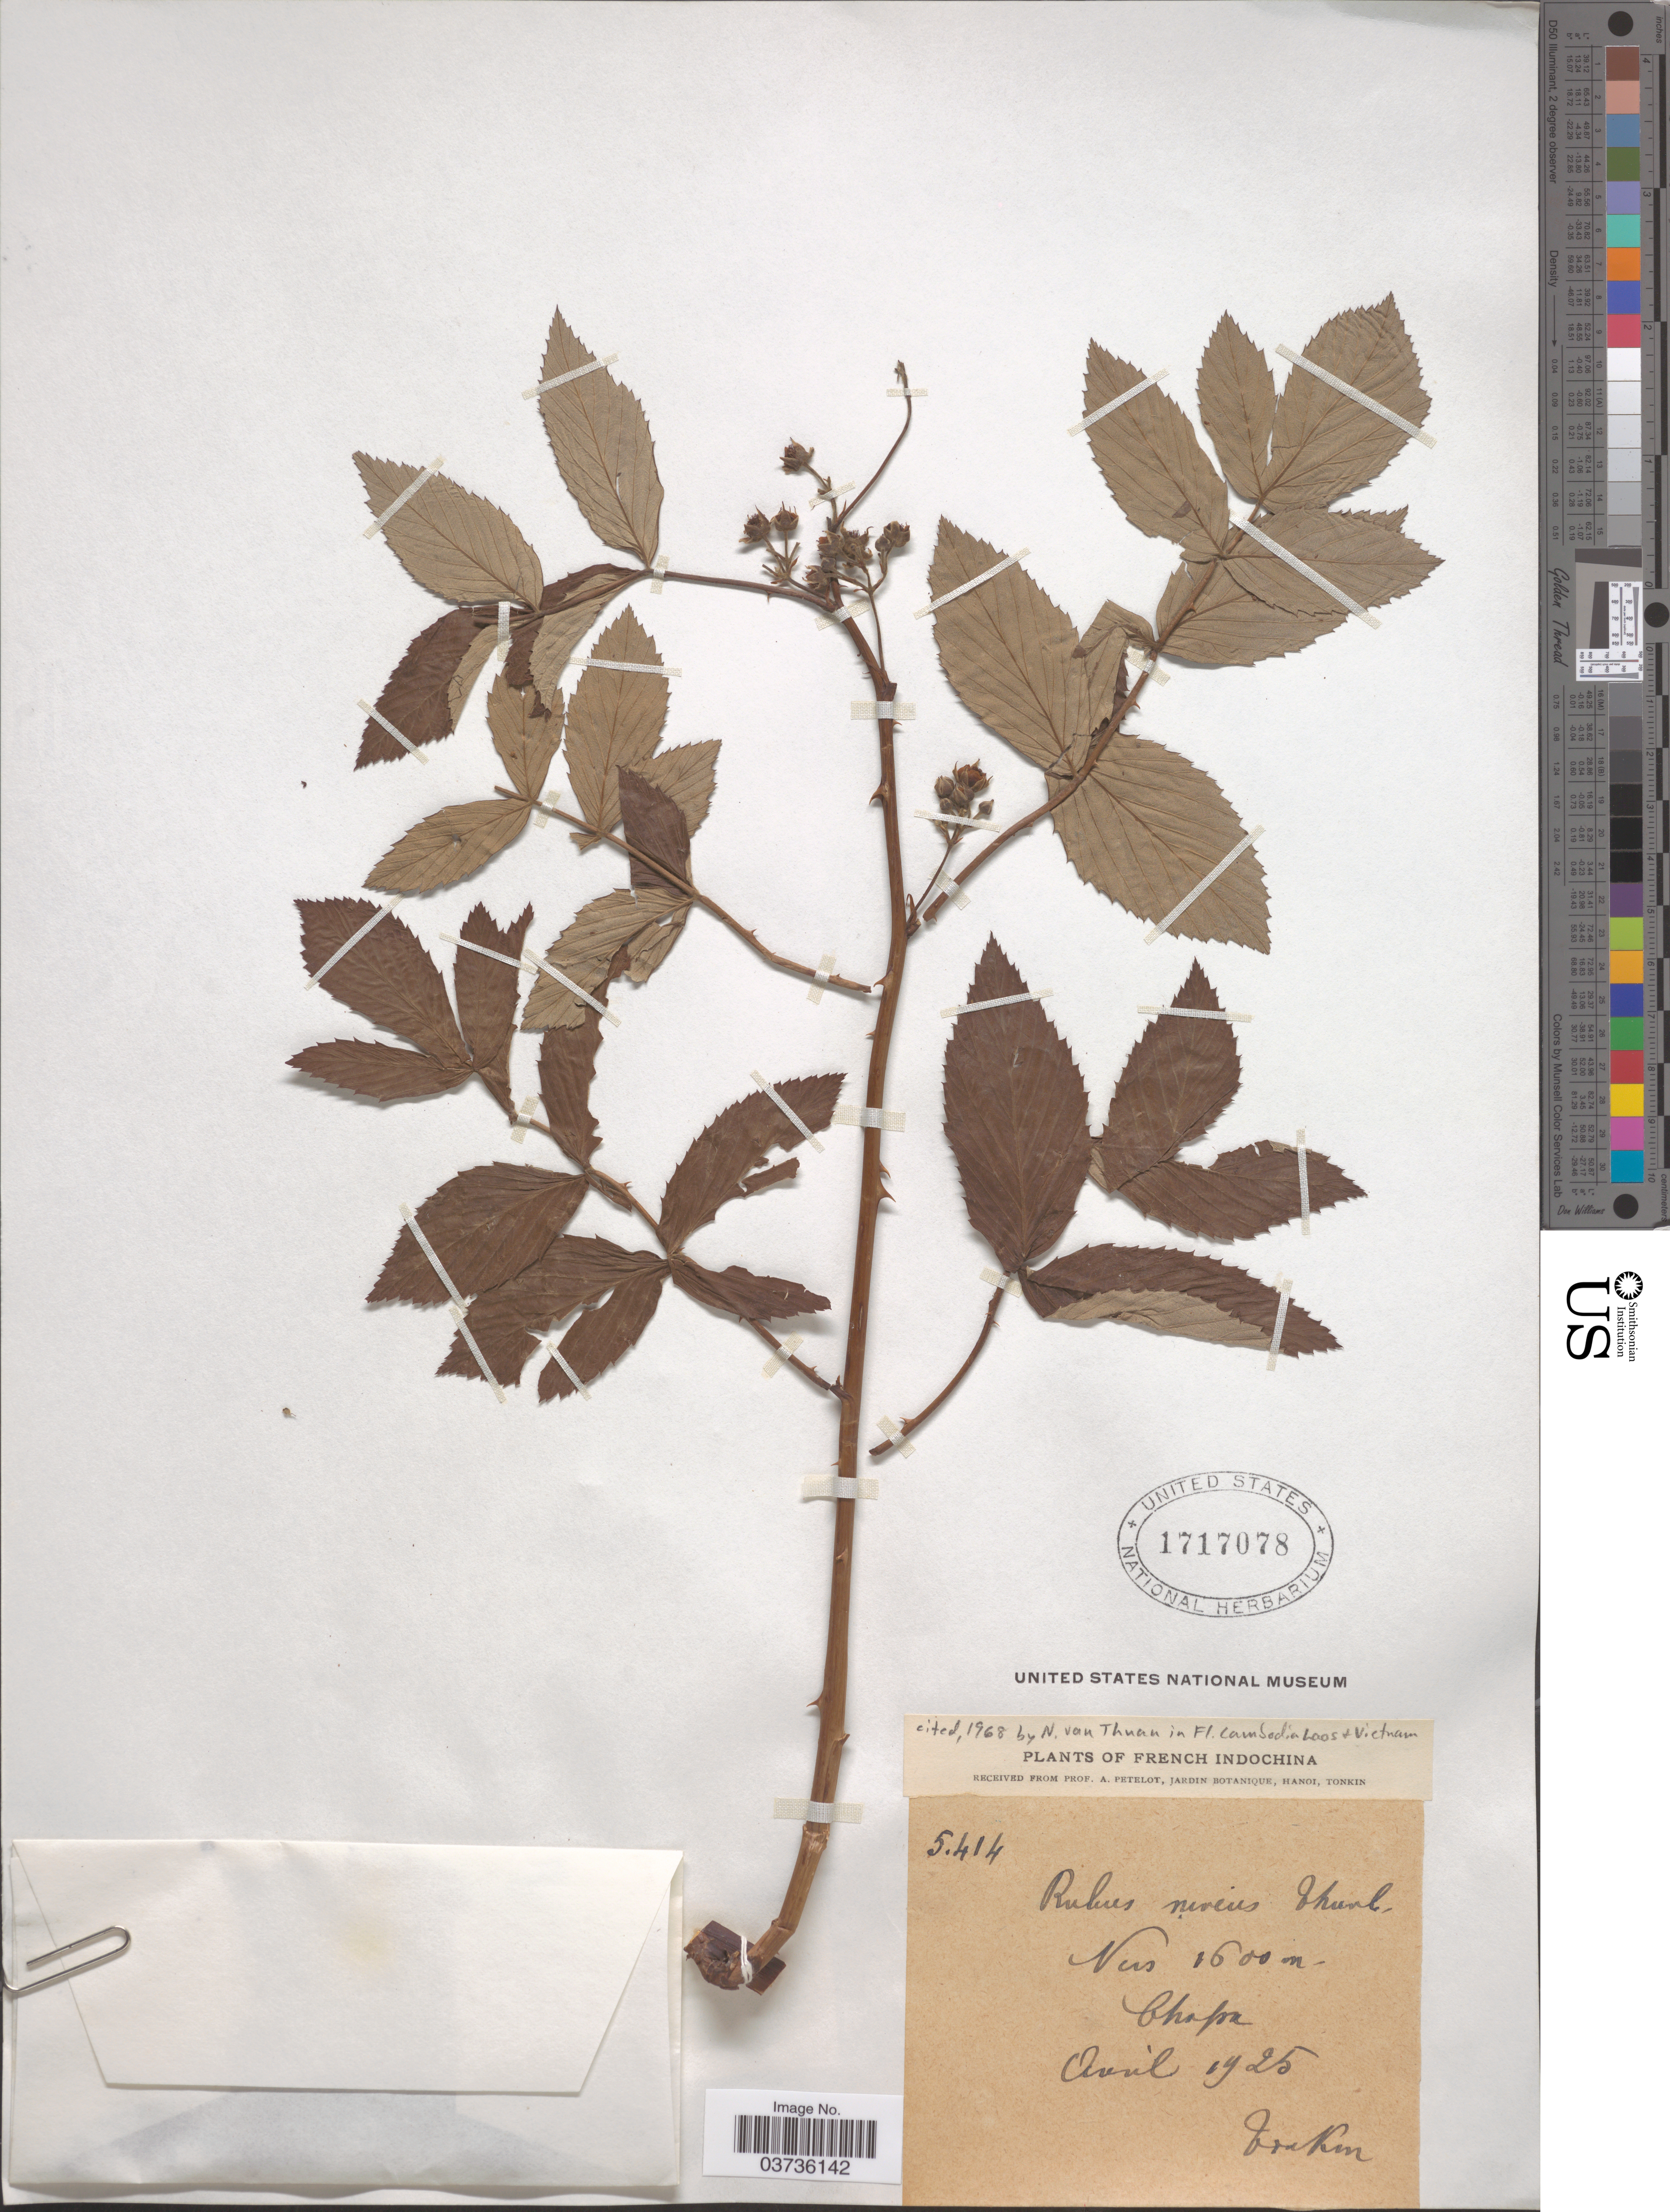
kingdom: Plantae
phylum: Tracheophyta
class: Magnoliopsida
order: Rosales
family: Rosaceae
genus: Rubus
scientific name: Rubus niveus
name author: Thunb.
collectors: P. A. Pételot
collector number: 5414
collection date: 1925-04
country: Vietnam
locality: French Indochina. Chapa.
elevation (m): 1600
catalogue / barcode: US 1717078